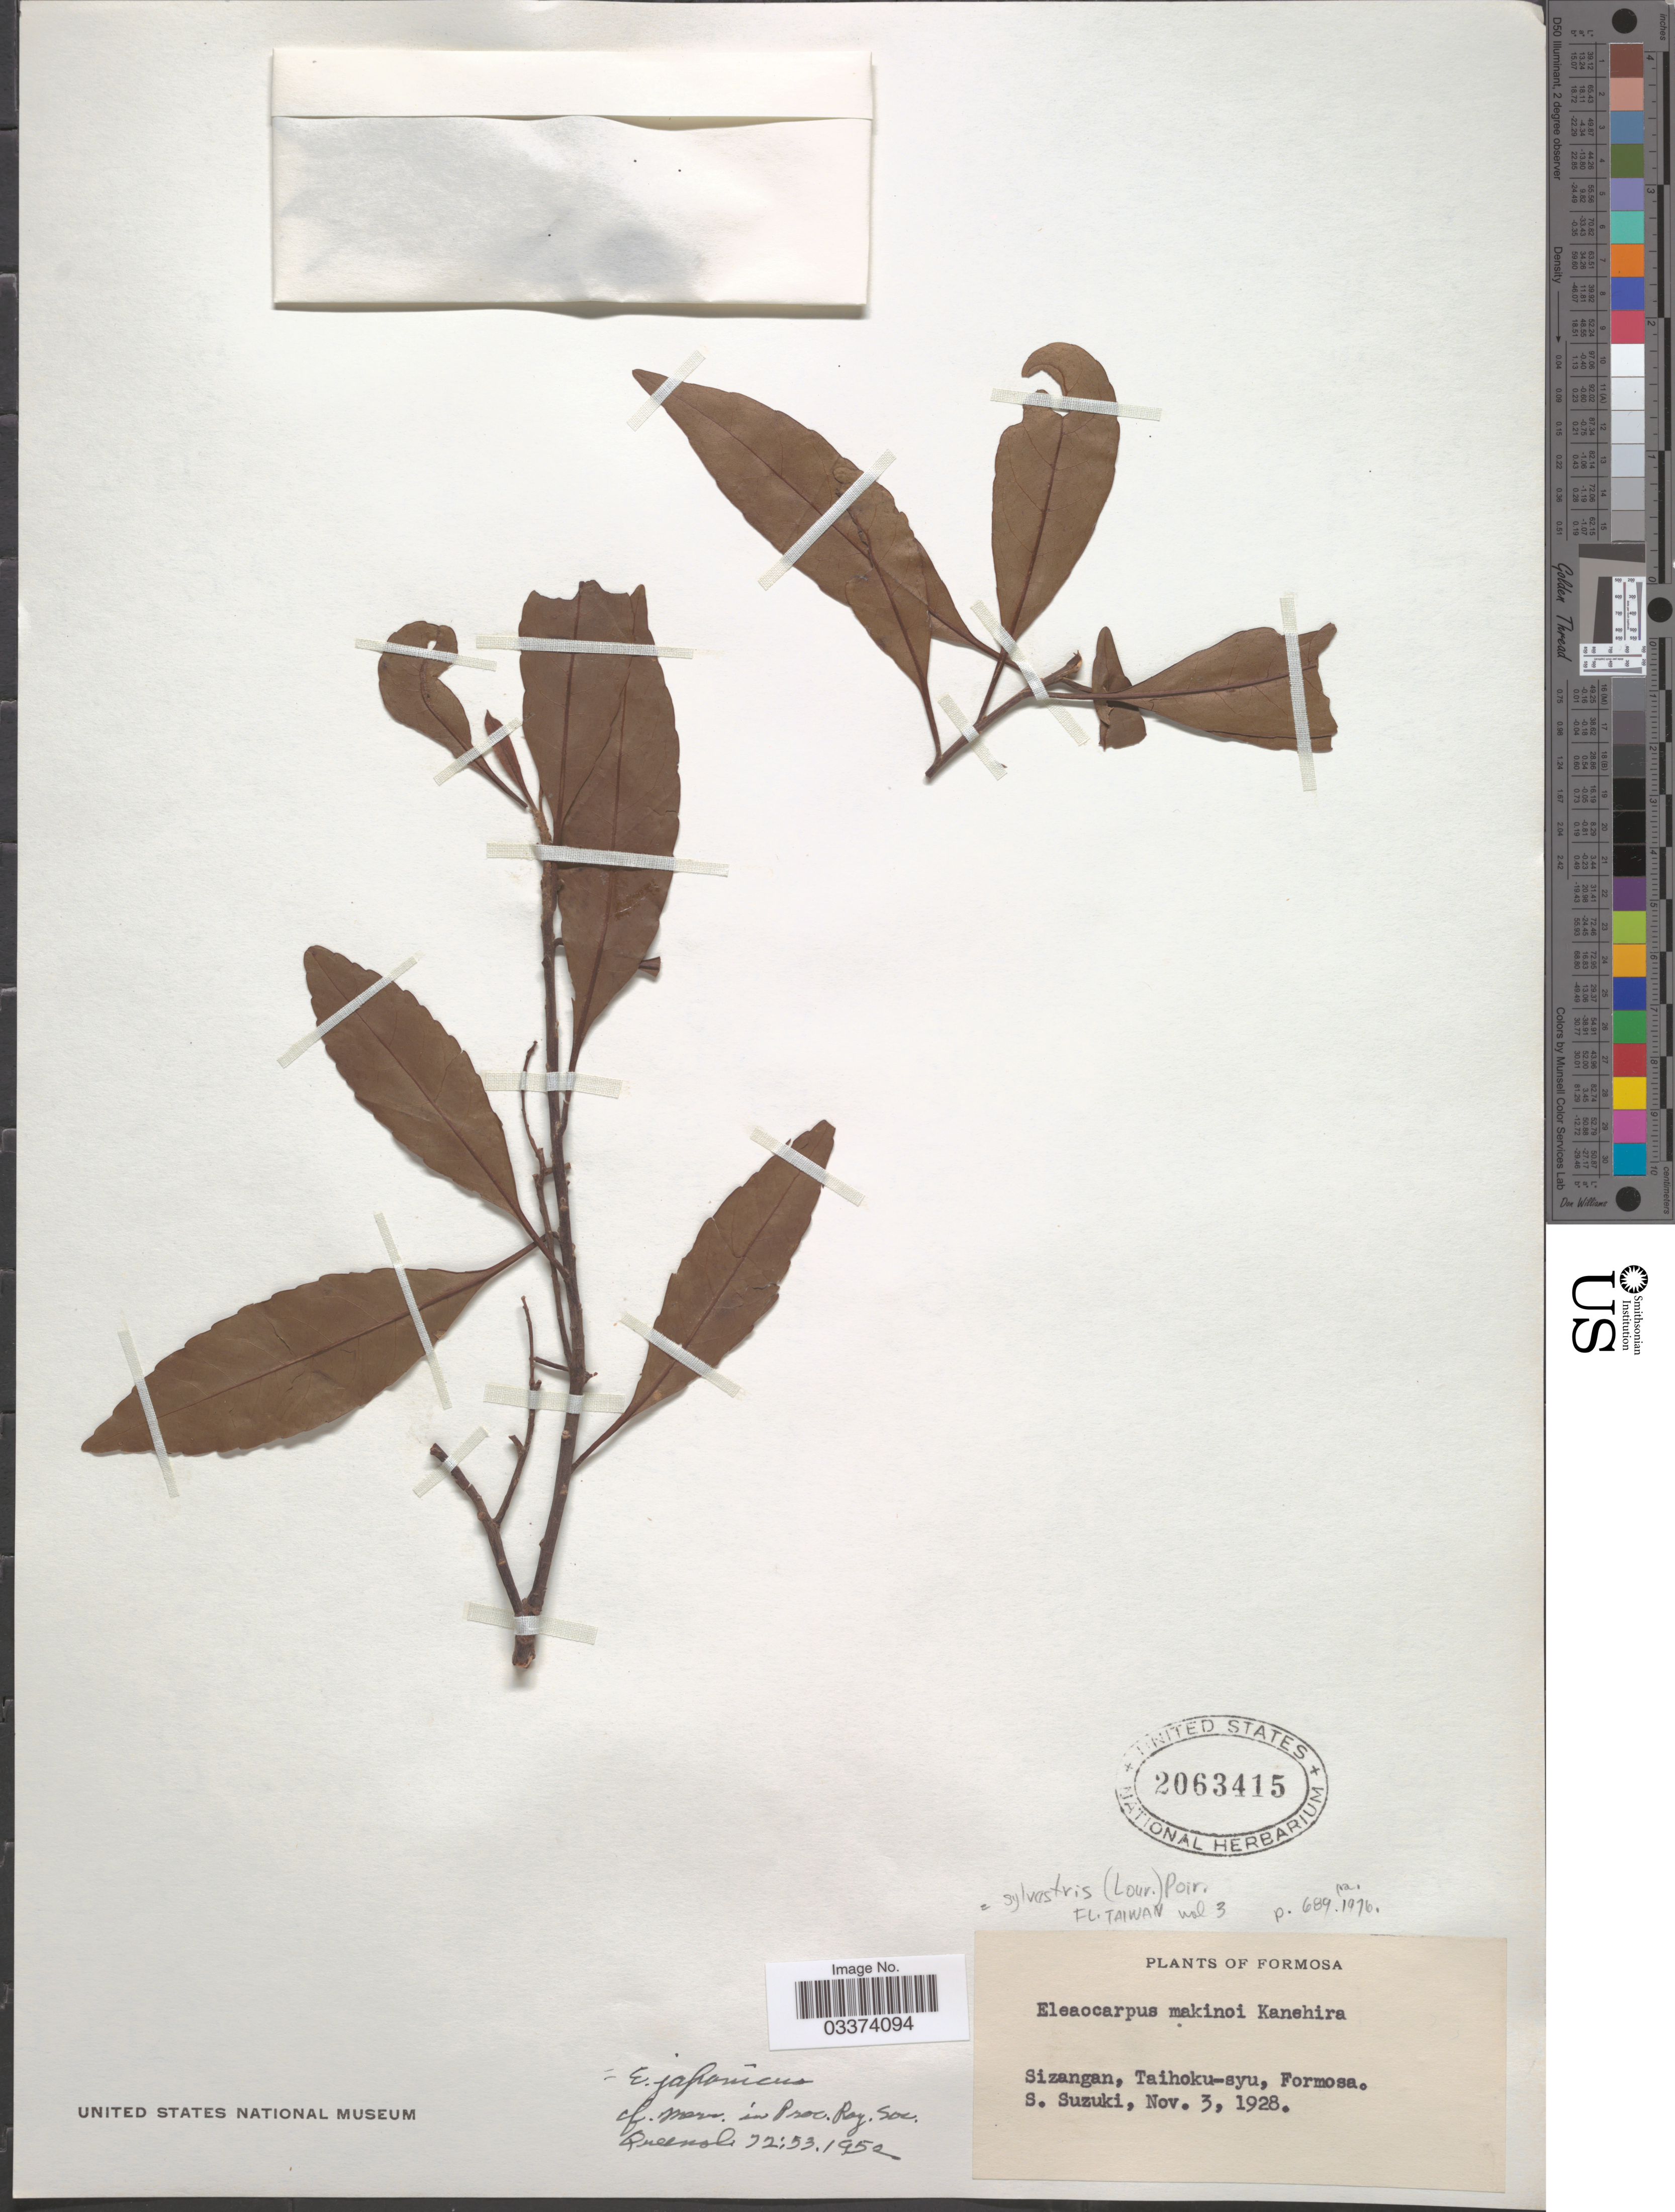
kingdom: Plantae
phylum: Tracheophyta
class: Magnoliopsida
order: Oxalidales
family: Elaeocarpaceae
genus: Elaeocarpus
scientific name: Elaeocarpus sylvestris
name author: (Lour.) Poir.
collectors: S. Suzuki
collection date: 1928-11-03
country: Taiwan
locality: Formosa. Sizangan, Taihoku-syu.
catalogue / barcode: US 2063415